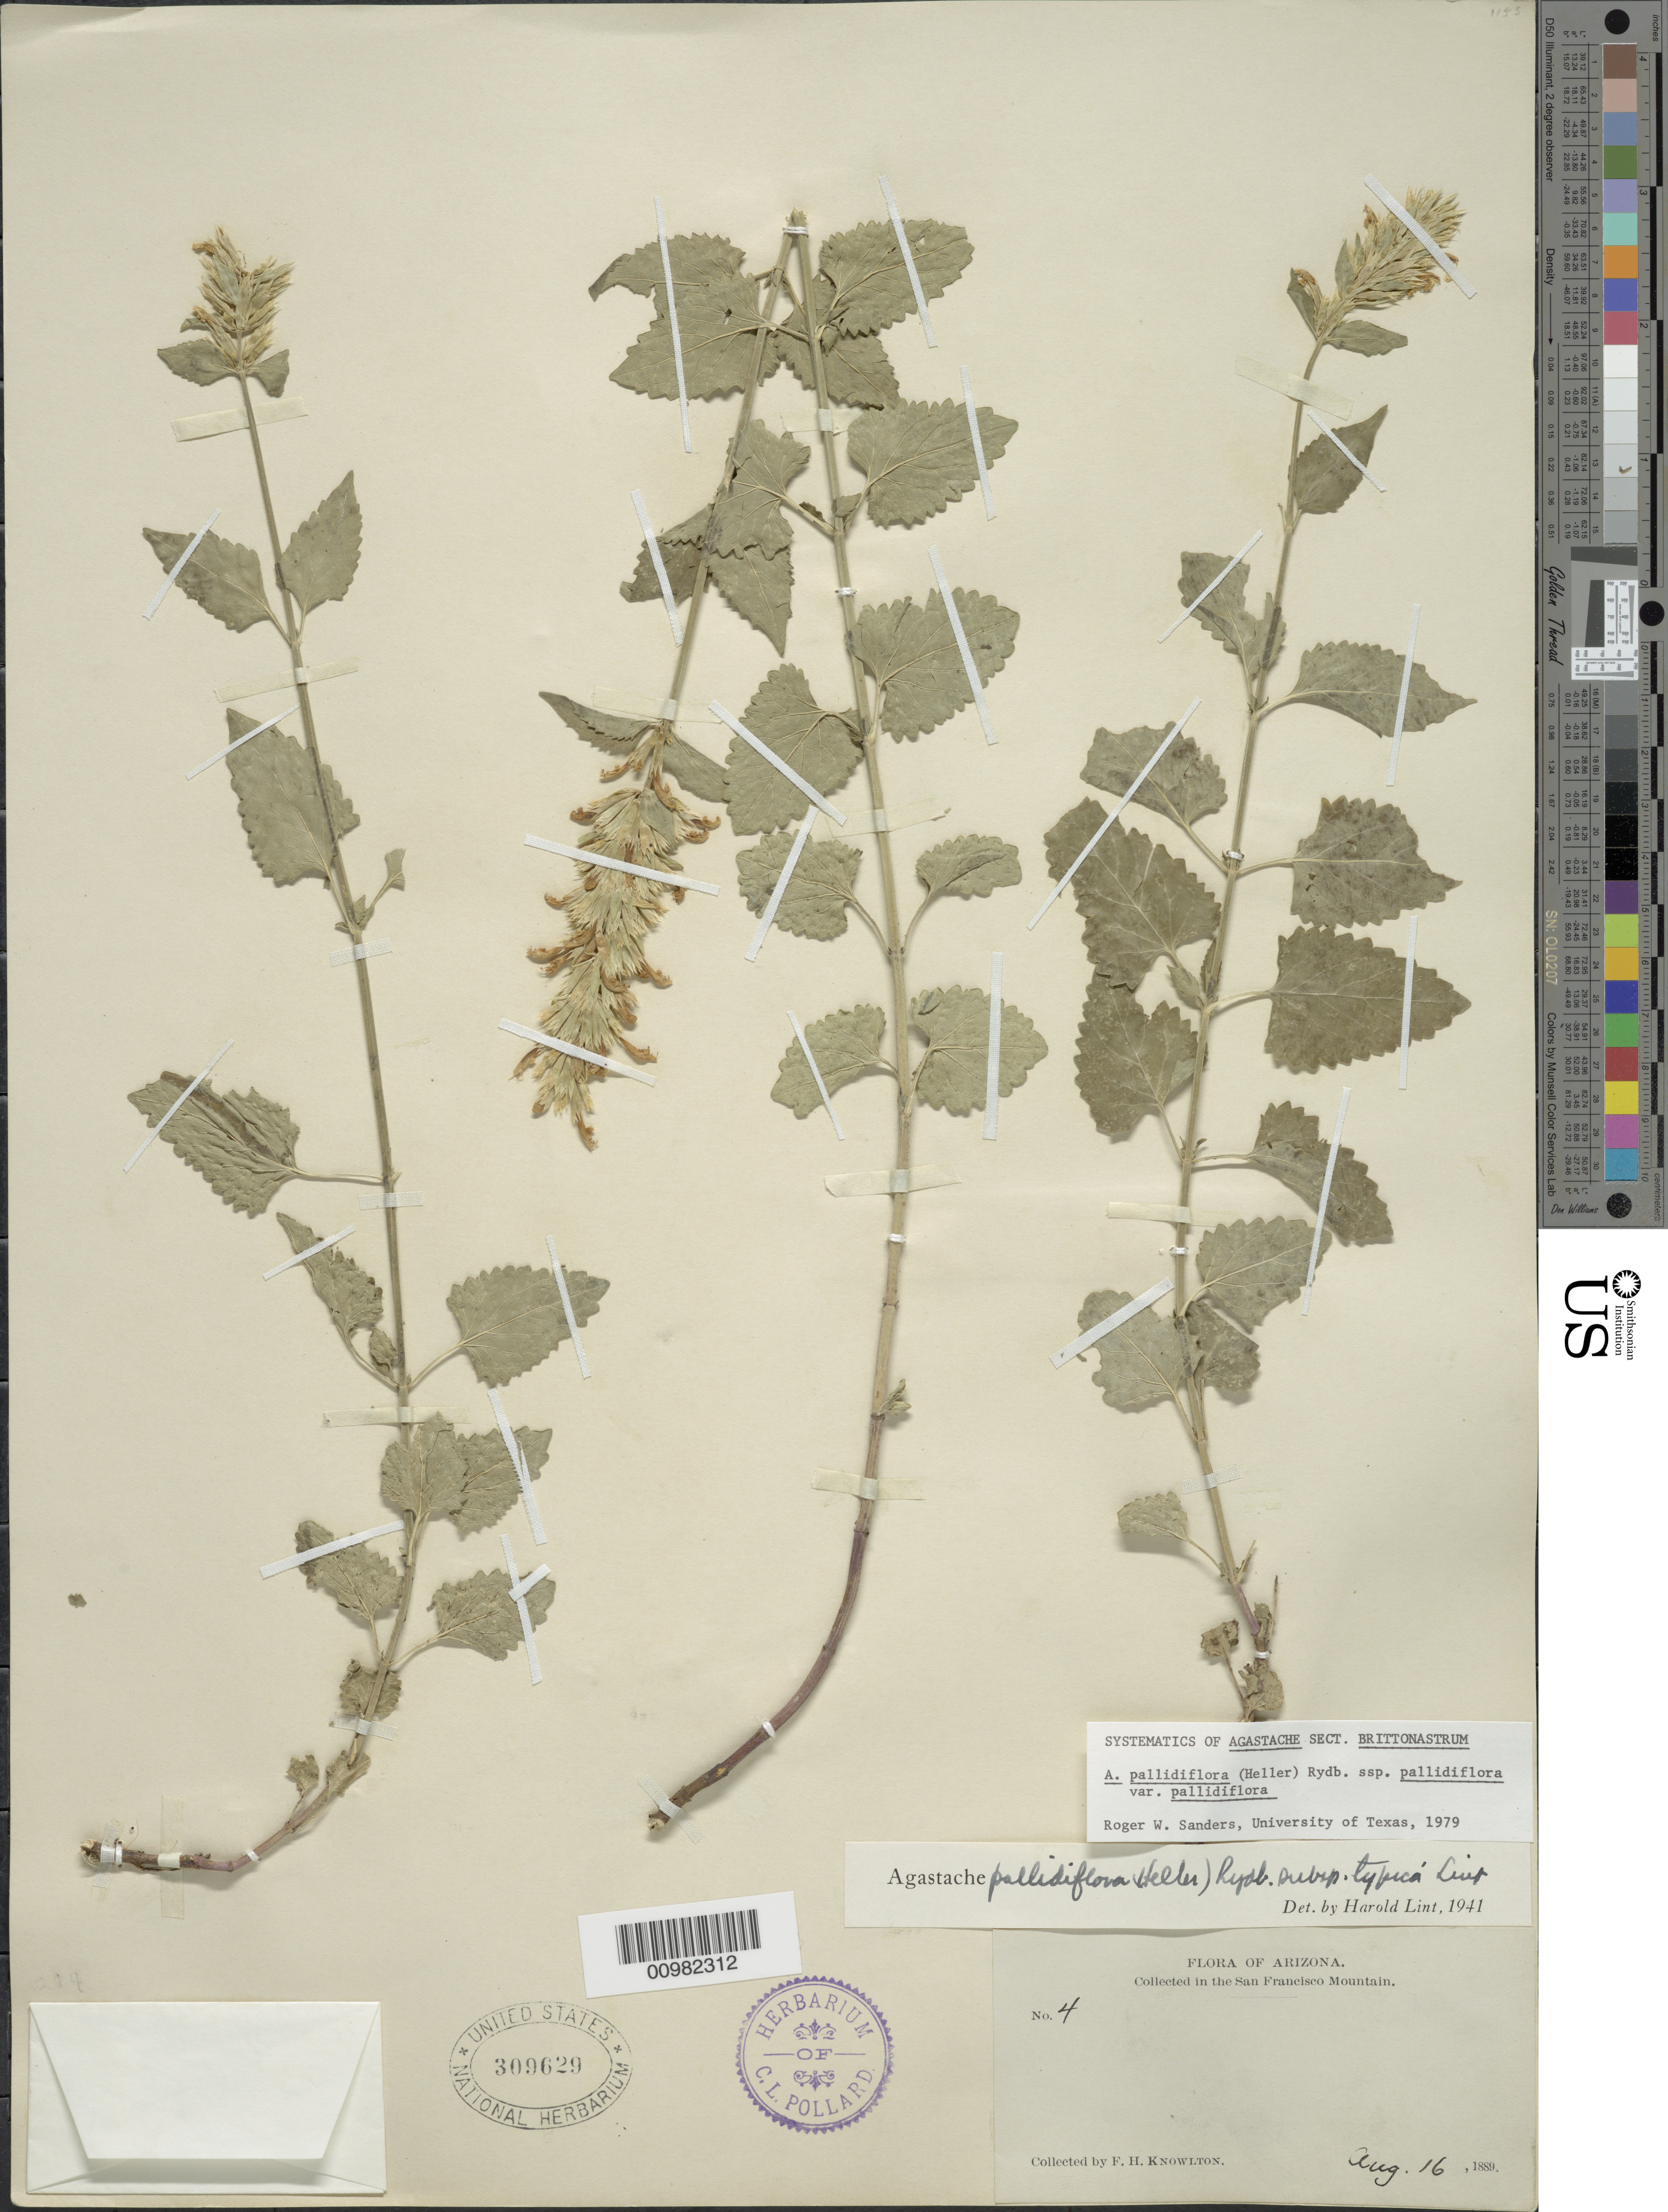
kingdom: Plantae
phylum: Tracheophyta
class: Magnoliopsida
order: Lamiales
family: Lamiaceae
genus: Agastache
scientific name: Agastache pallidiflora var. pallidiflora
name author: (A. Heller) Rydb.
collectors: F. H. Knowlton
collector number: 4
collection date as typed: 16 Aug 1889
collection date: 1889-08-16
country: United States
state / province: Arizona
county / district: Coconino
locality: San Francisco Mts.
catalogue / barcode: US 309629